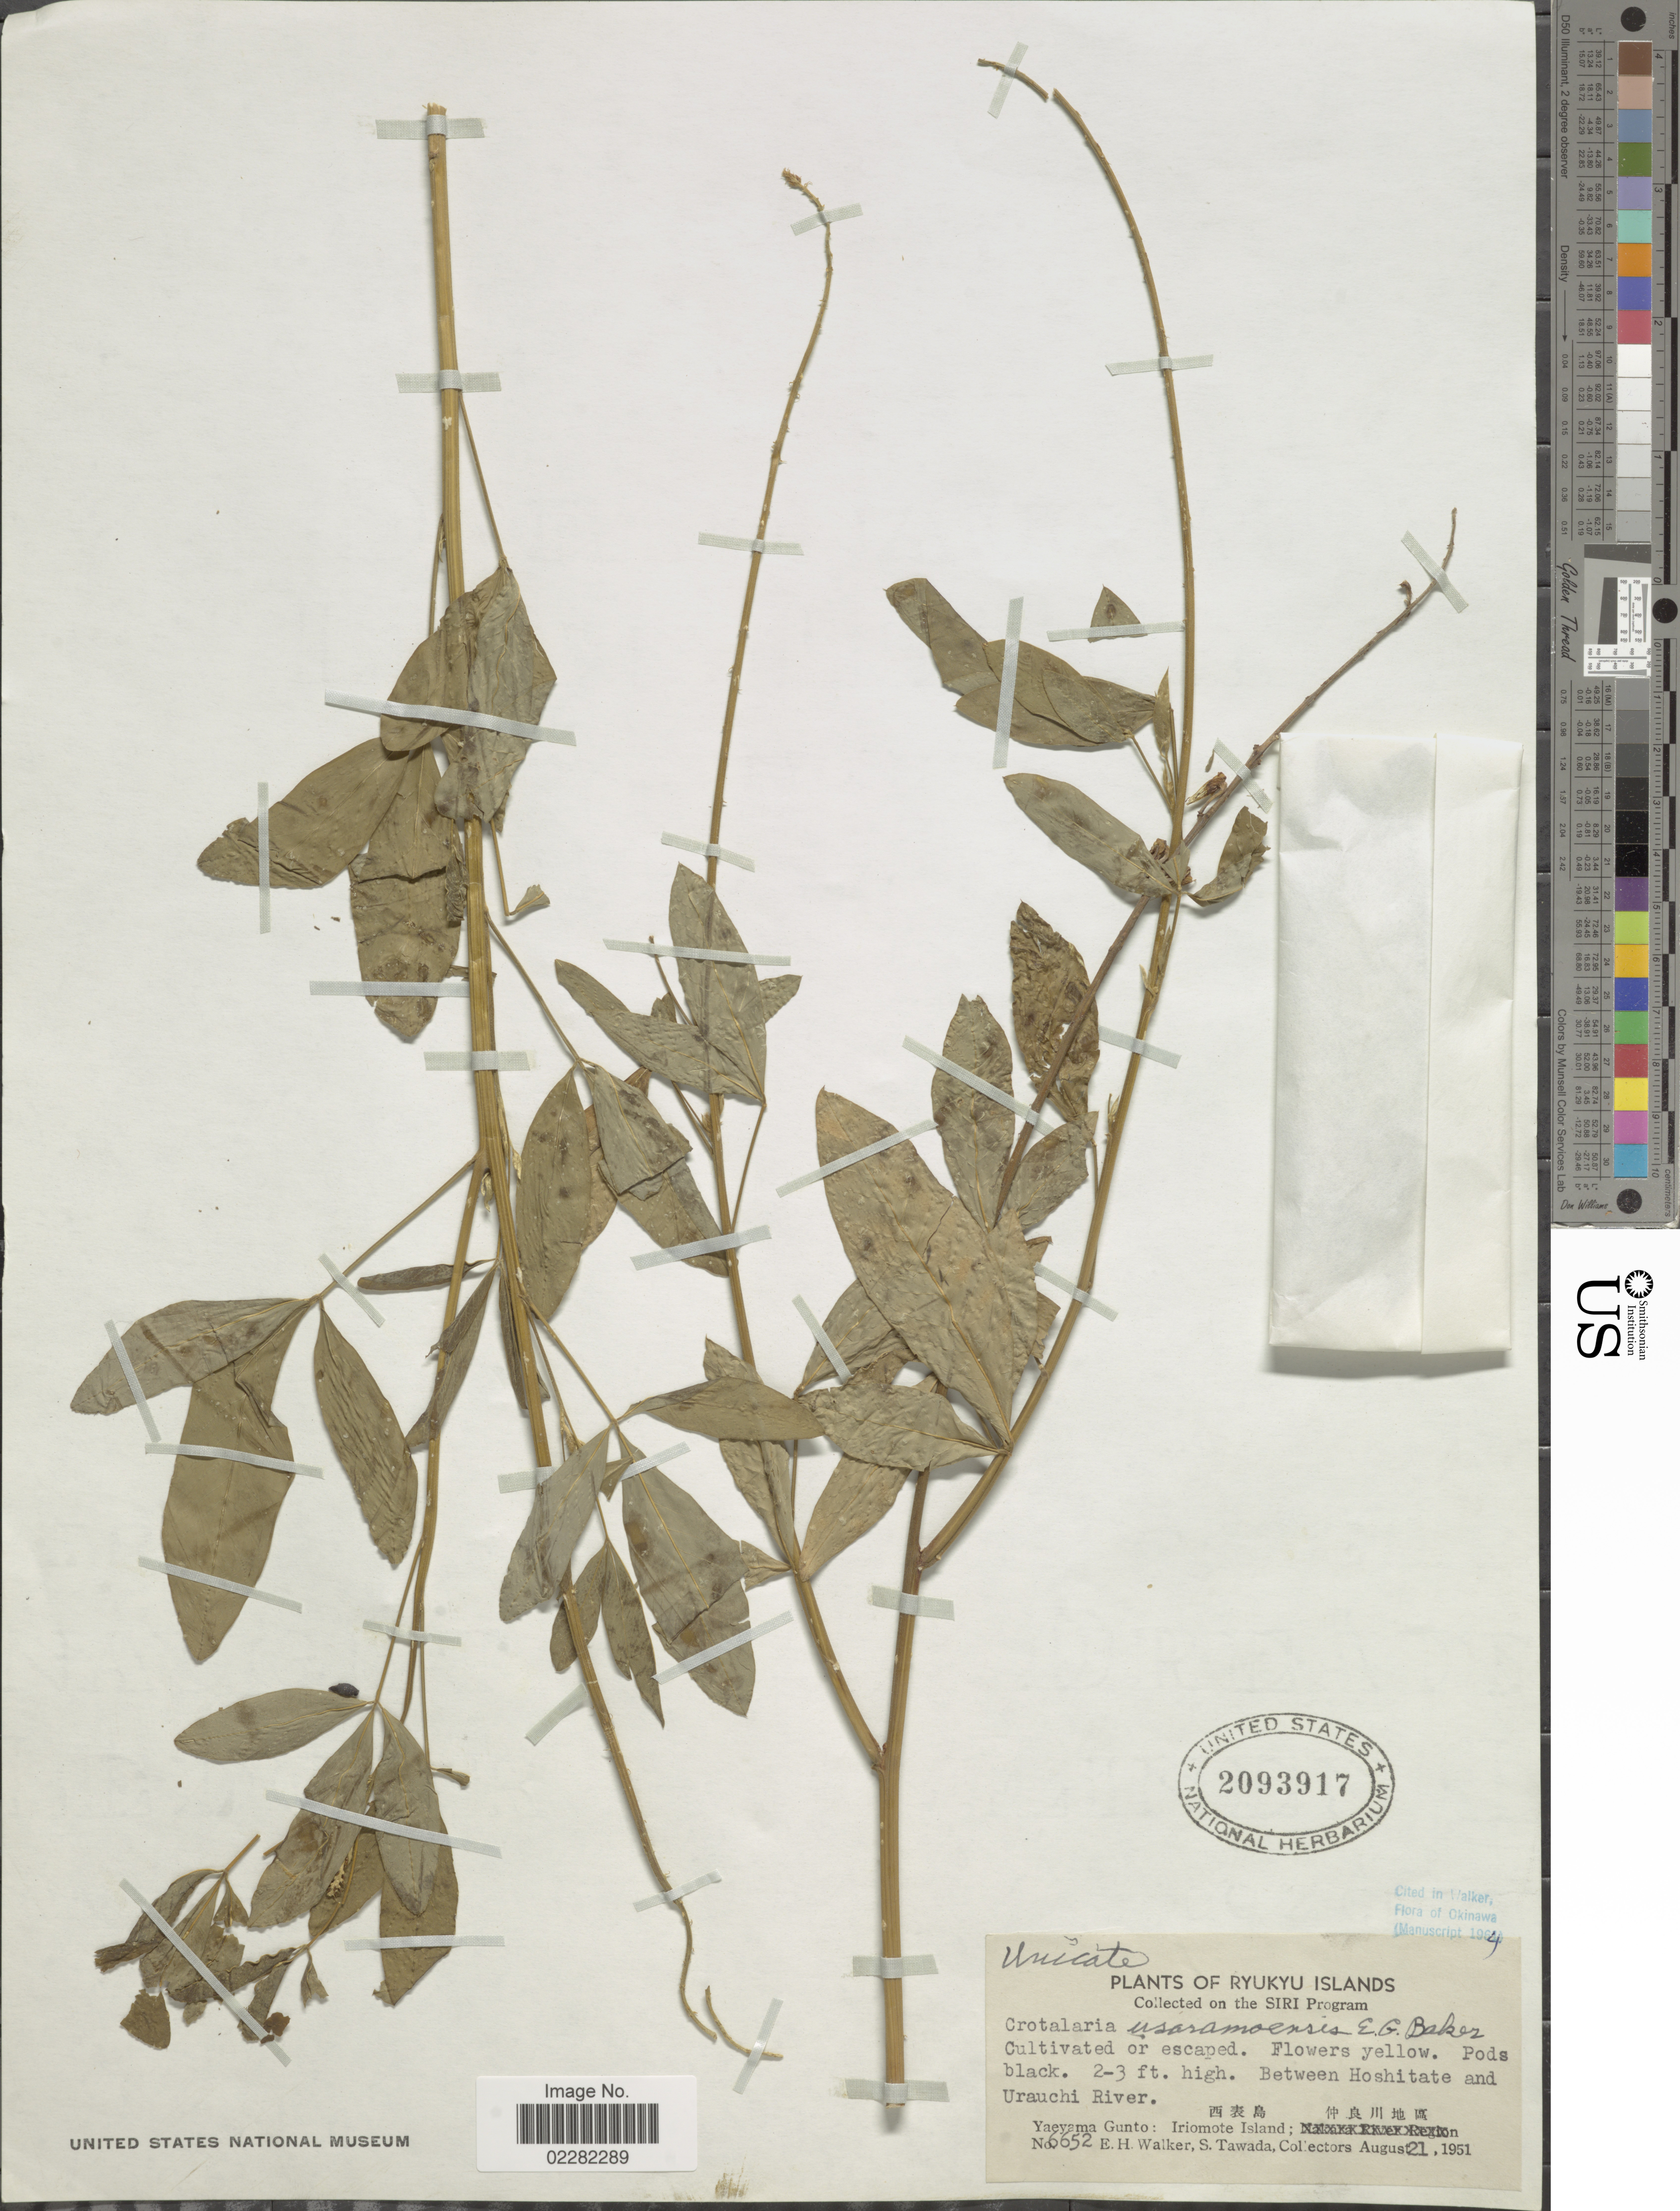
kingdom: Plantae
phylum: Tracheophyta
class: Magnoliopsida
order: Fabales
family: Fabaceae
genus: Crotalaria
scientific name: Crotalaria trichotoma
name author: Bojer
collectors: E. H. Walker & S. Tawada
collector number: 6652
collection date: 1951-08-21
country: Japan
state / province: Okinawa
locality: Ryukyu Islands, Yaeyama Gunto: Between Hoshitate and Urauchi River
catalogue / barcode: US 2093917